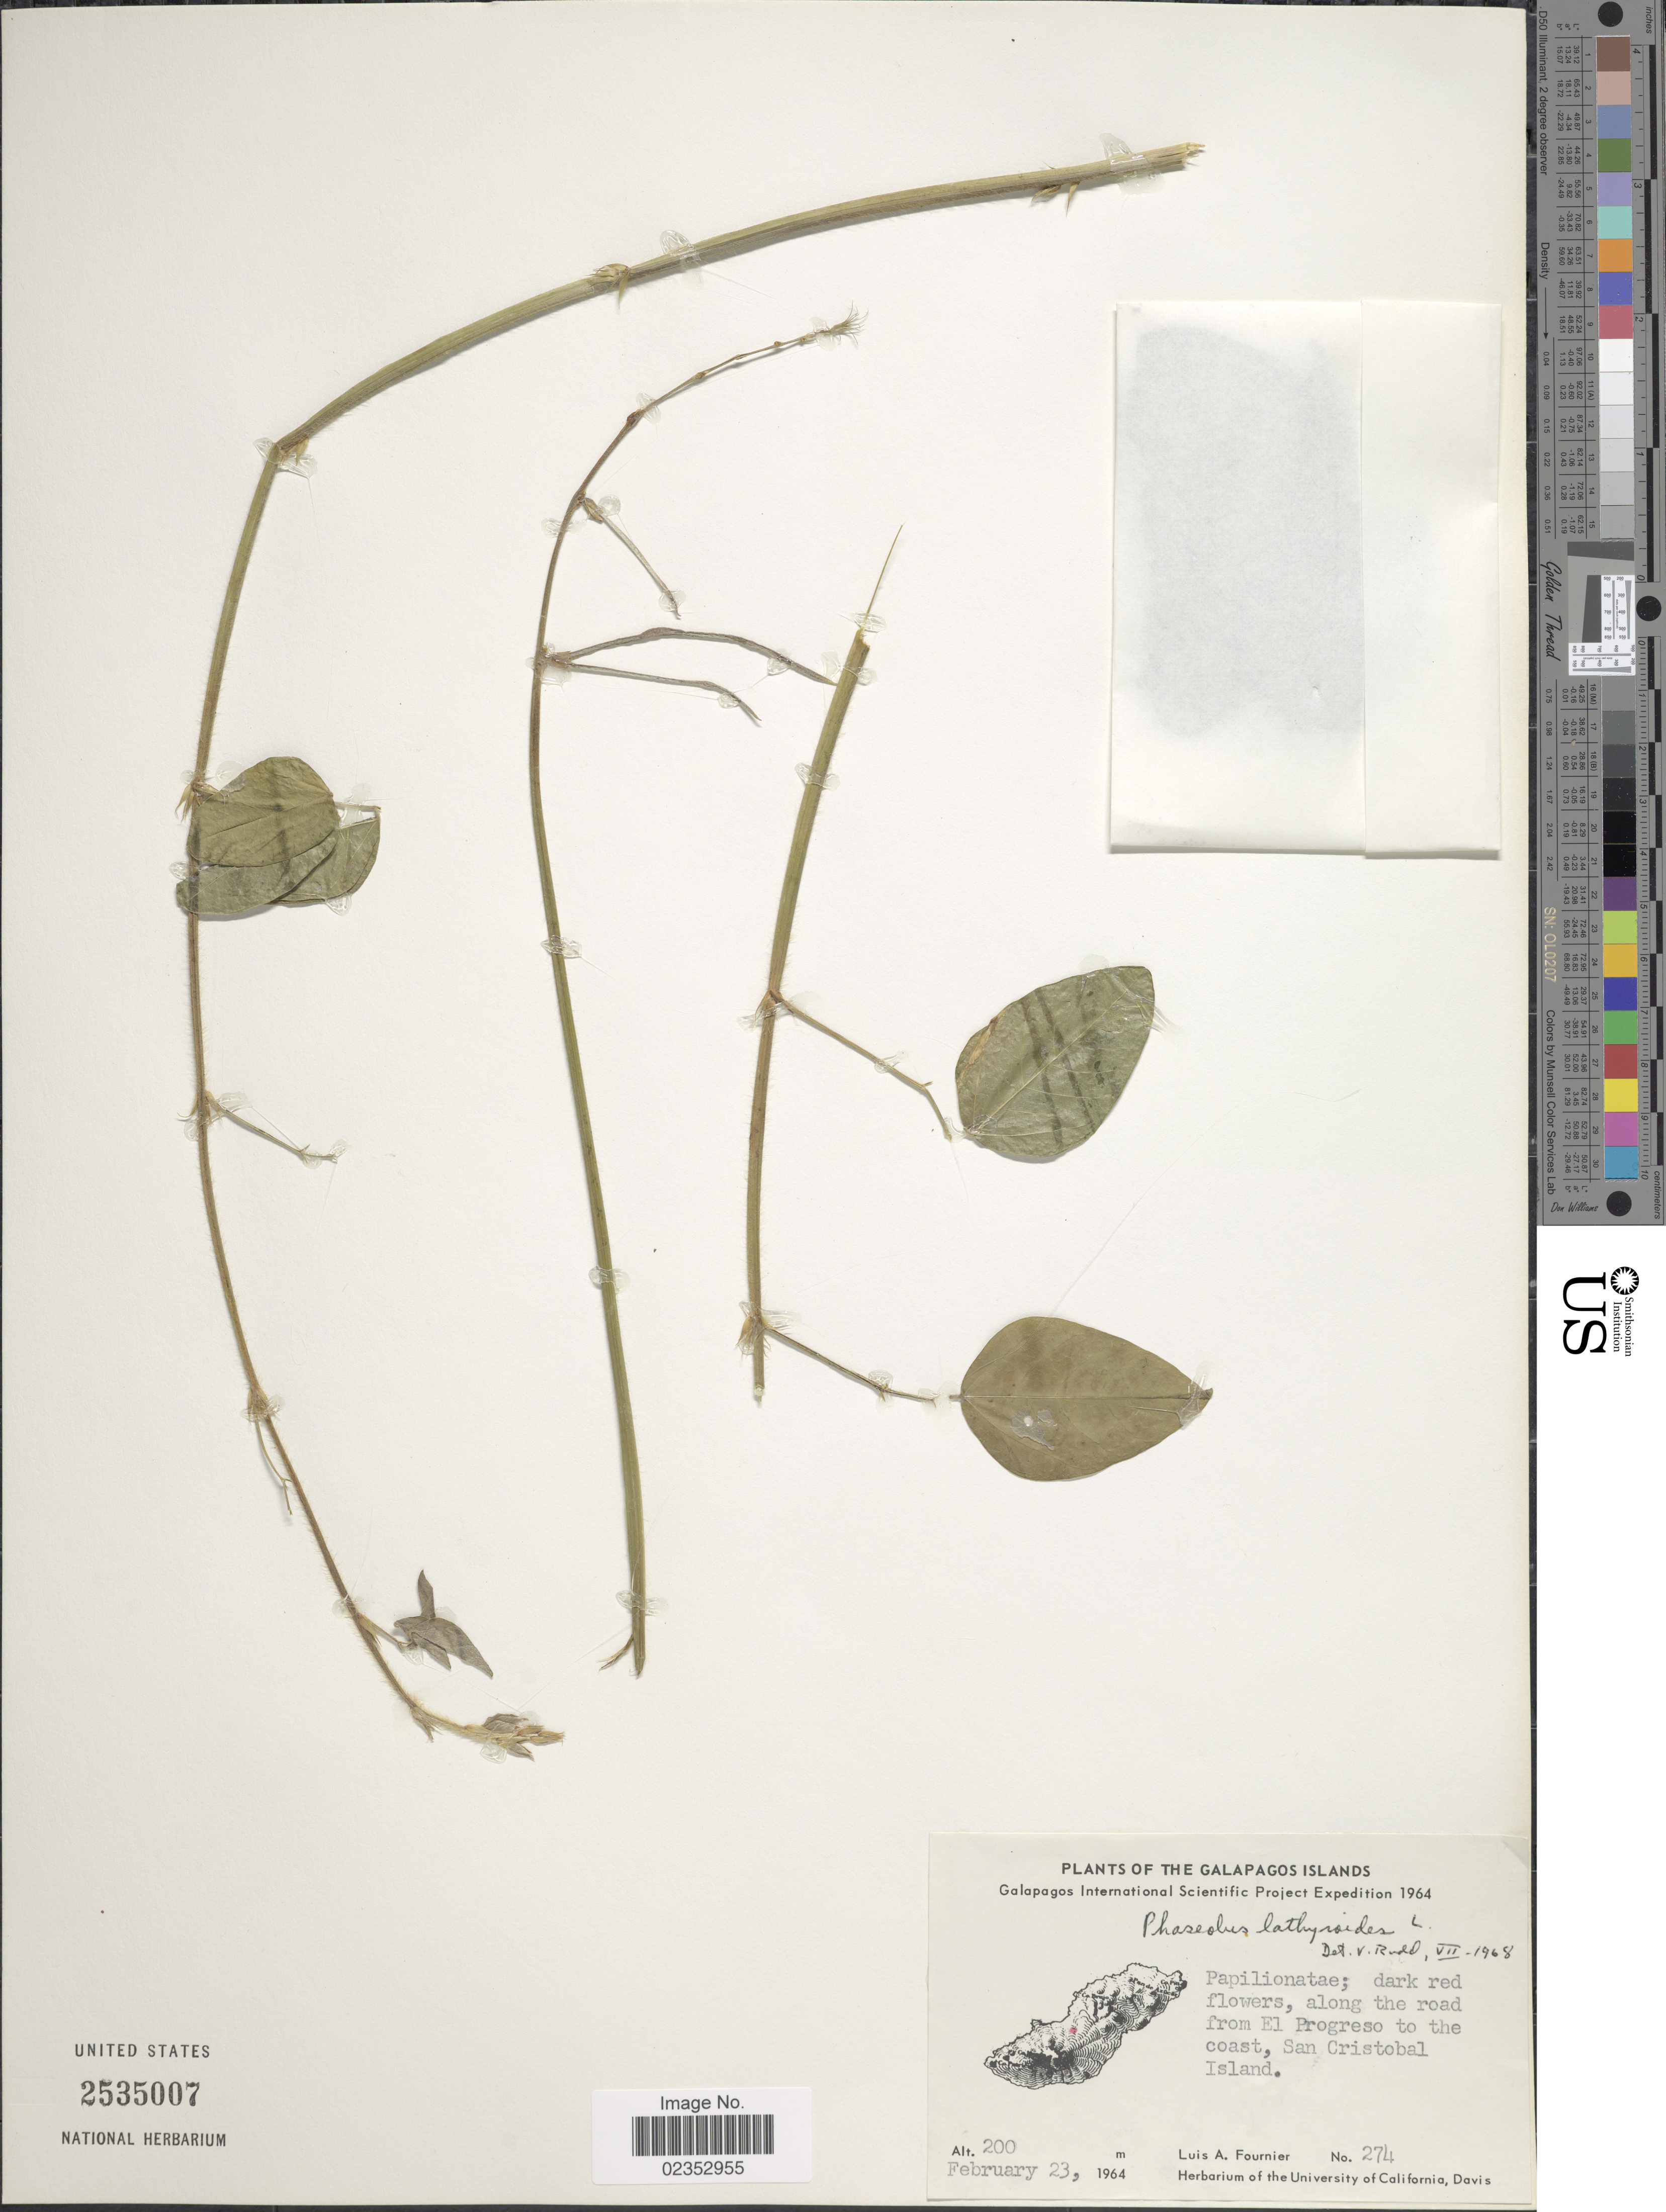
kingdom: Plantae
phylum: Tracheophyta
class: Magnoliopsida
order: Fabales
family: Fabaceae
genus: Phaseolus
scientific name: Phaseolus lathyroides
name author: L.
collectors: L. A. Fournier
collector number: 274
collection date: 1964-02-23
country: Ecuador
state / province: Colón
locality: Along the road from EL Progreso to the coast, San Cristobal Island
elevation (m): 2000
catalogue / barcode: US 2535007